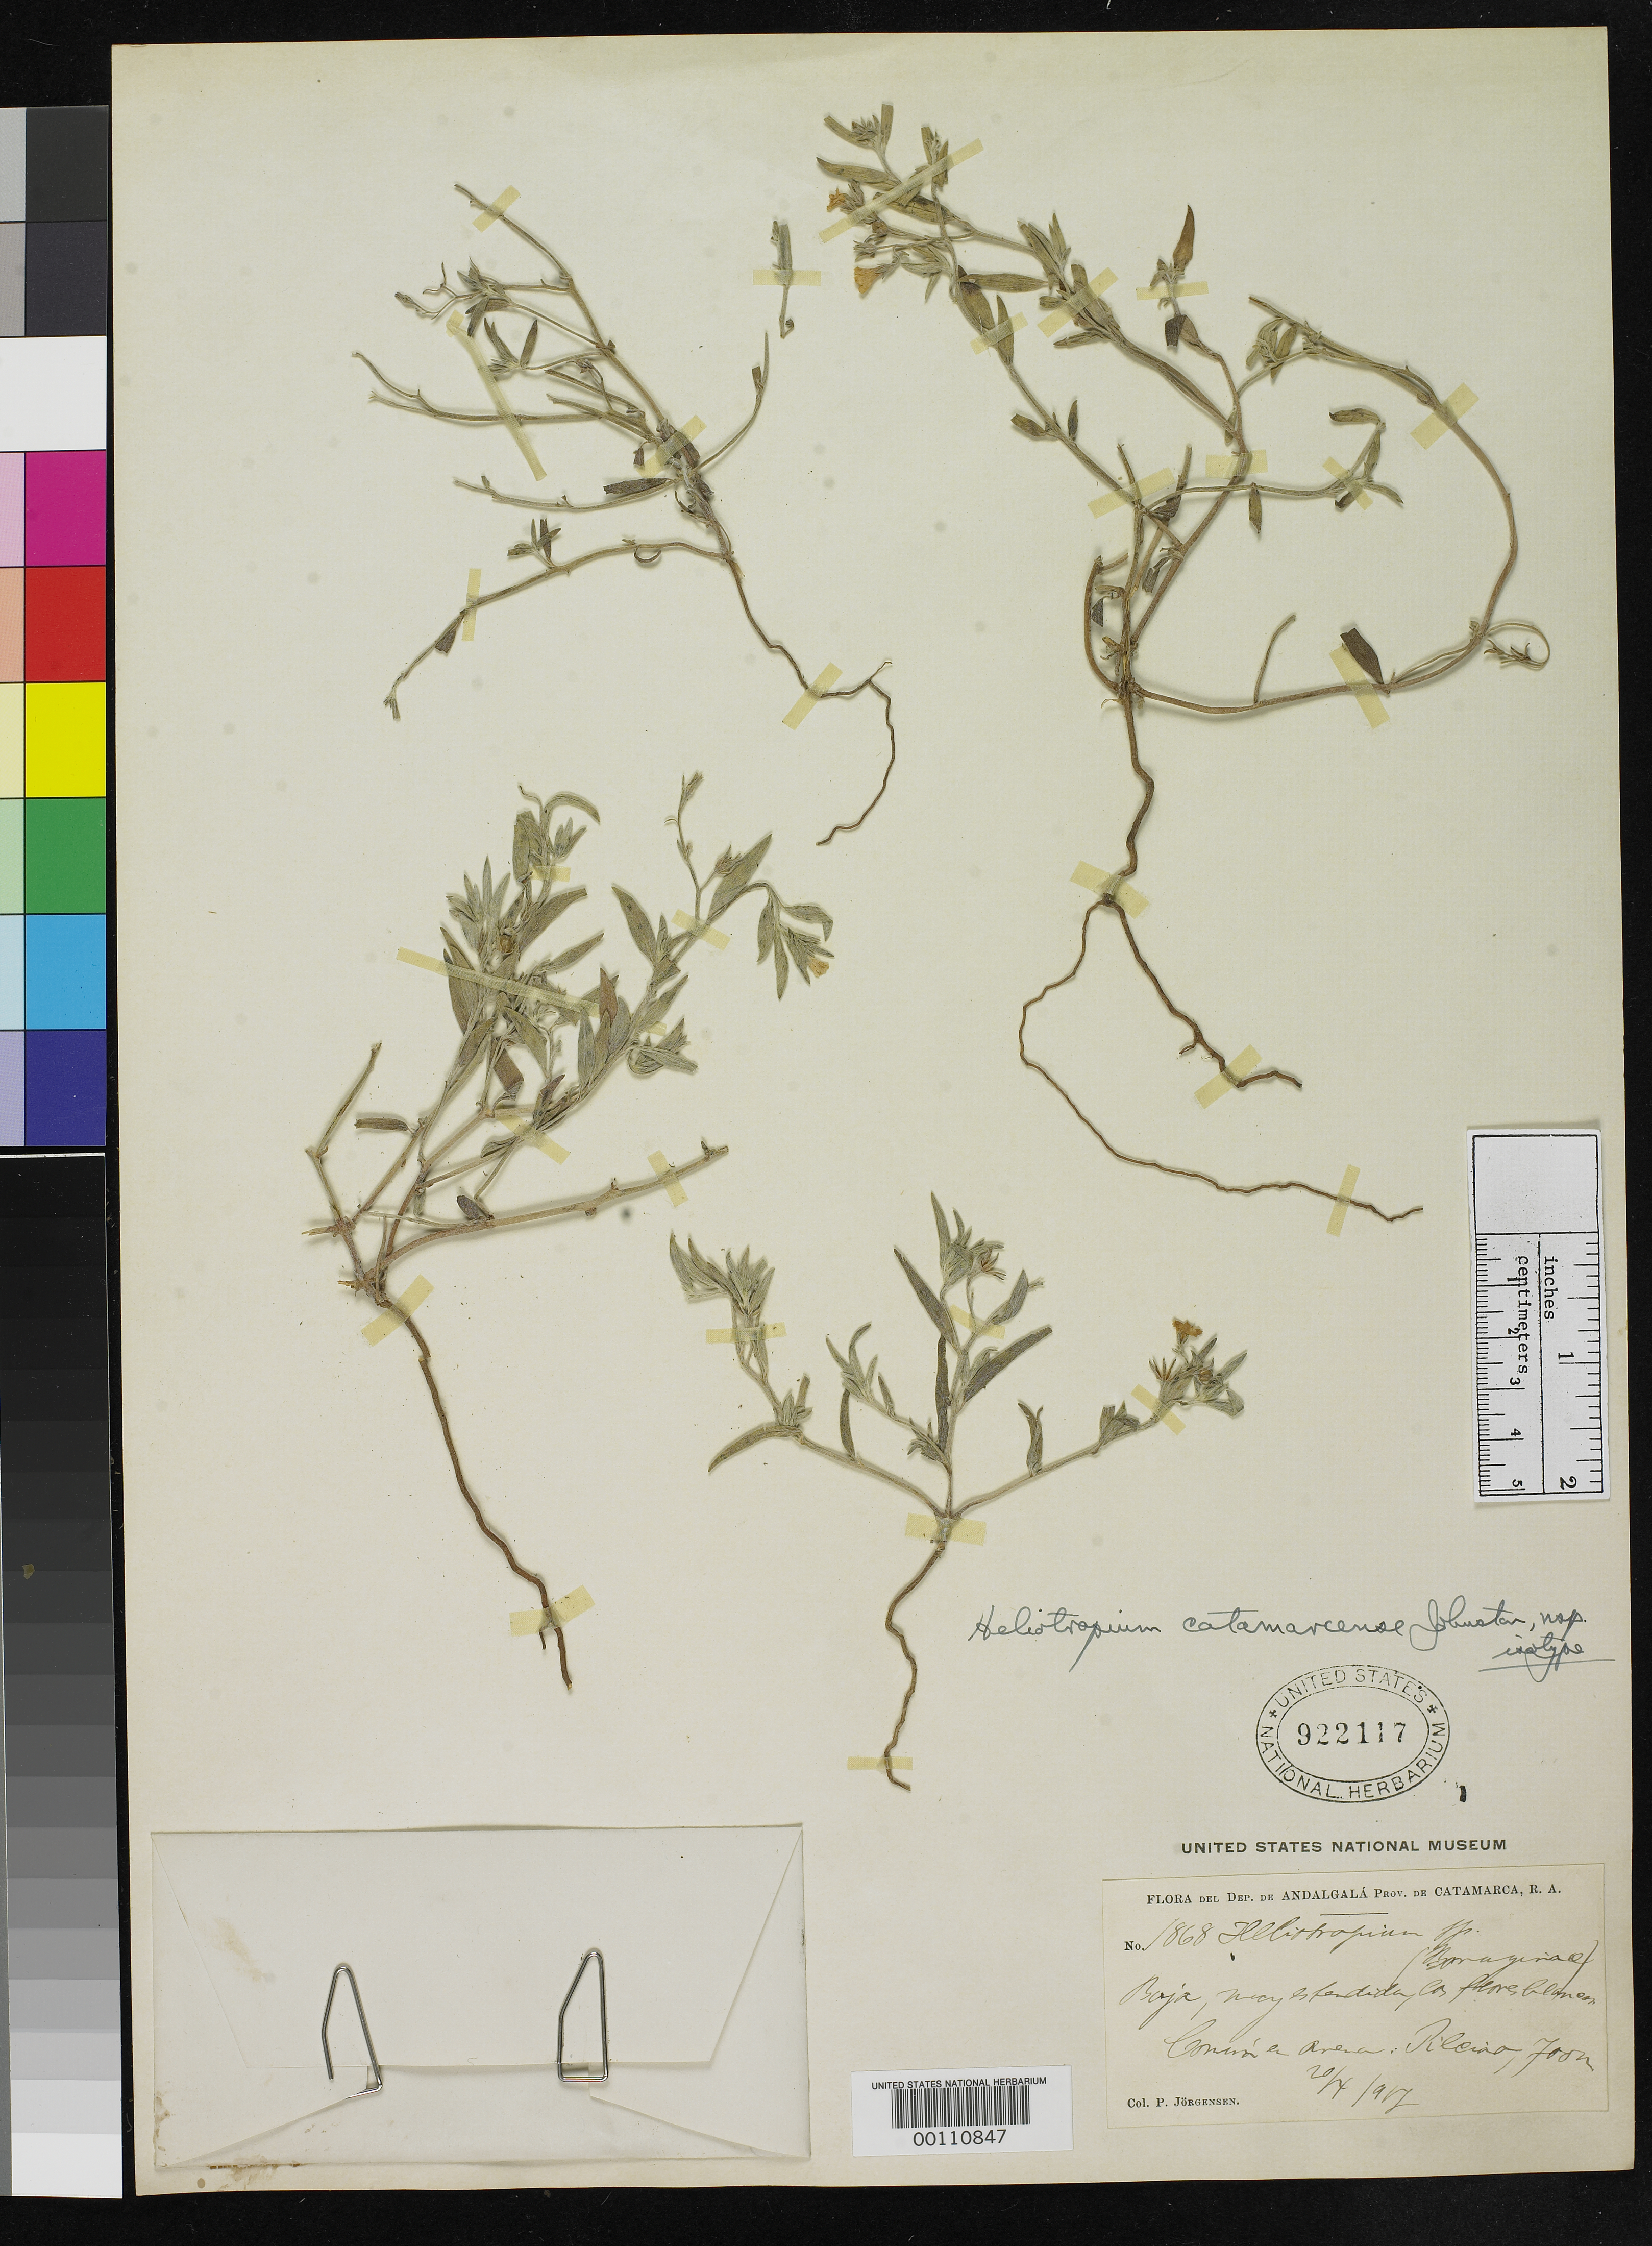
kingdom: Plantae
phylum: Tracheophyta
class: Magnoliopsida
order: Boraginales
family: Heliotropiaceae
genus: Heliotropium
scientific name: Heliotropium catamarcense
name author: I.M. Johnst.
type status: Isotype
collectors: P. Jorgensen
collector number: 1868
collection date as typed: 20 Oct 1908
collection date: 1908-10-20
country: Argentina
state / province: Catamarca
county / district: Andalgalá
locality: Baja, Rilcono.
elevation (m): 700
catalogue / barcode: US 922117